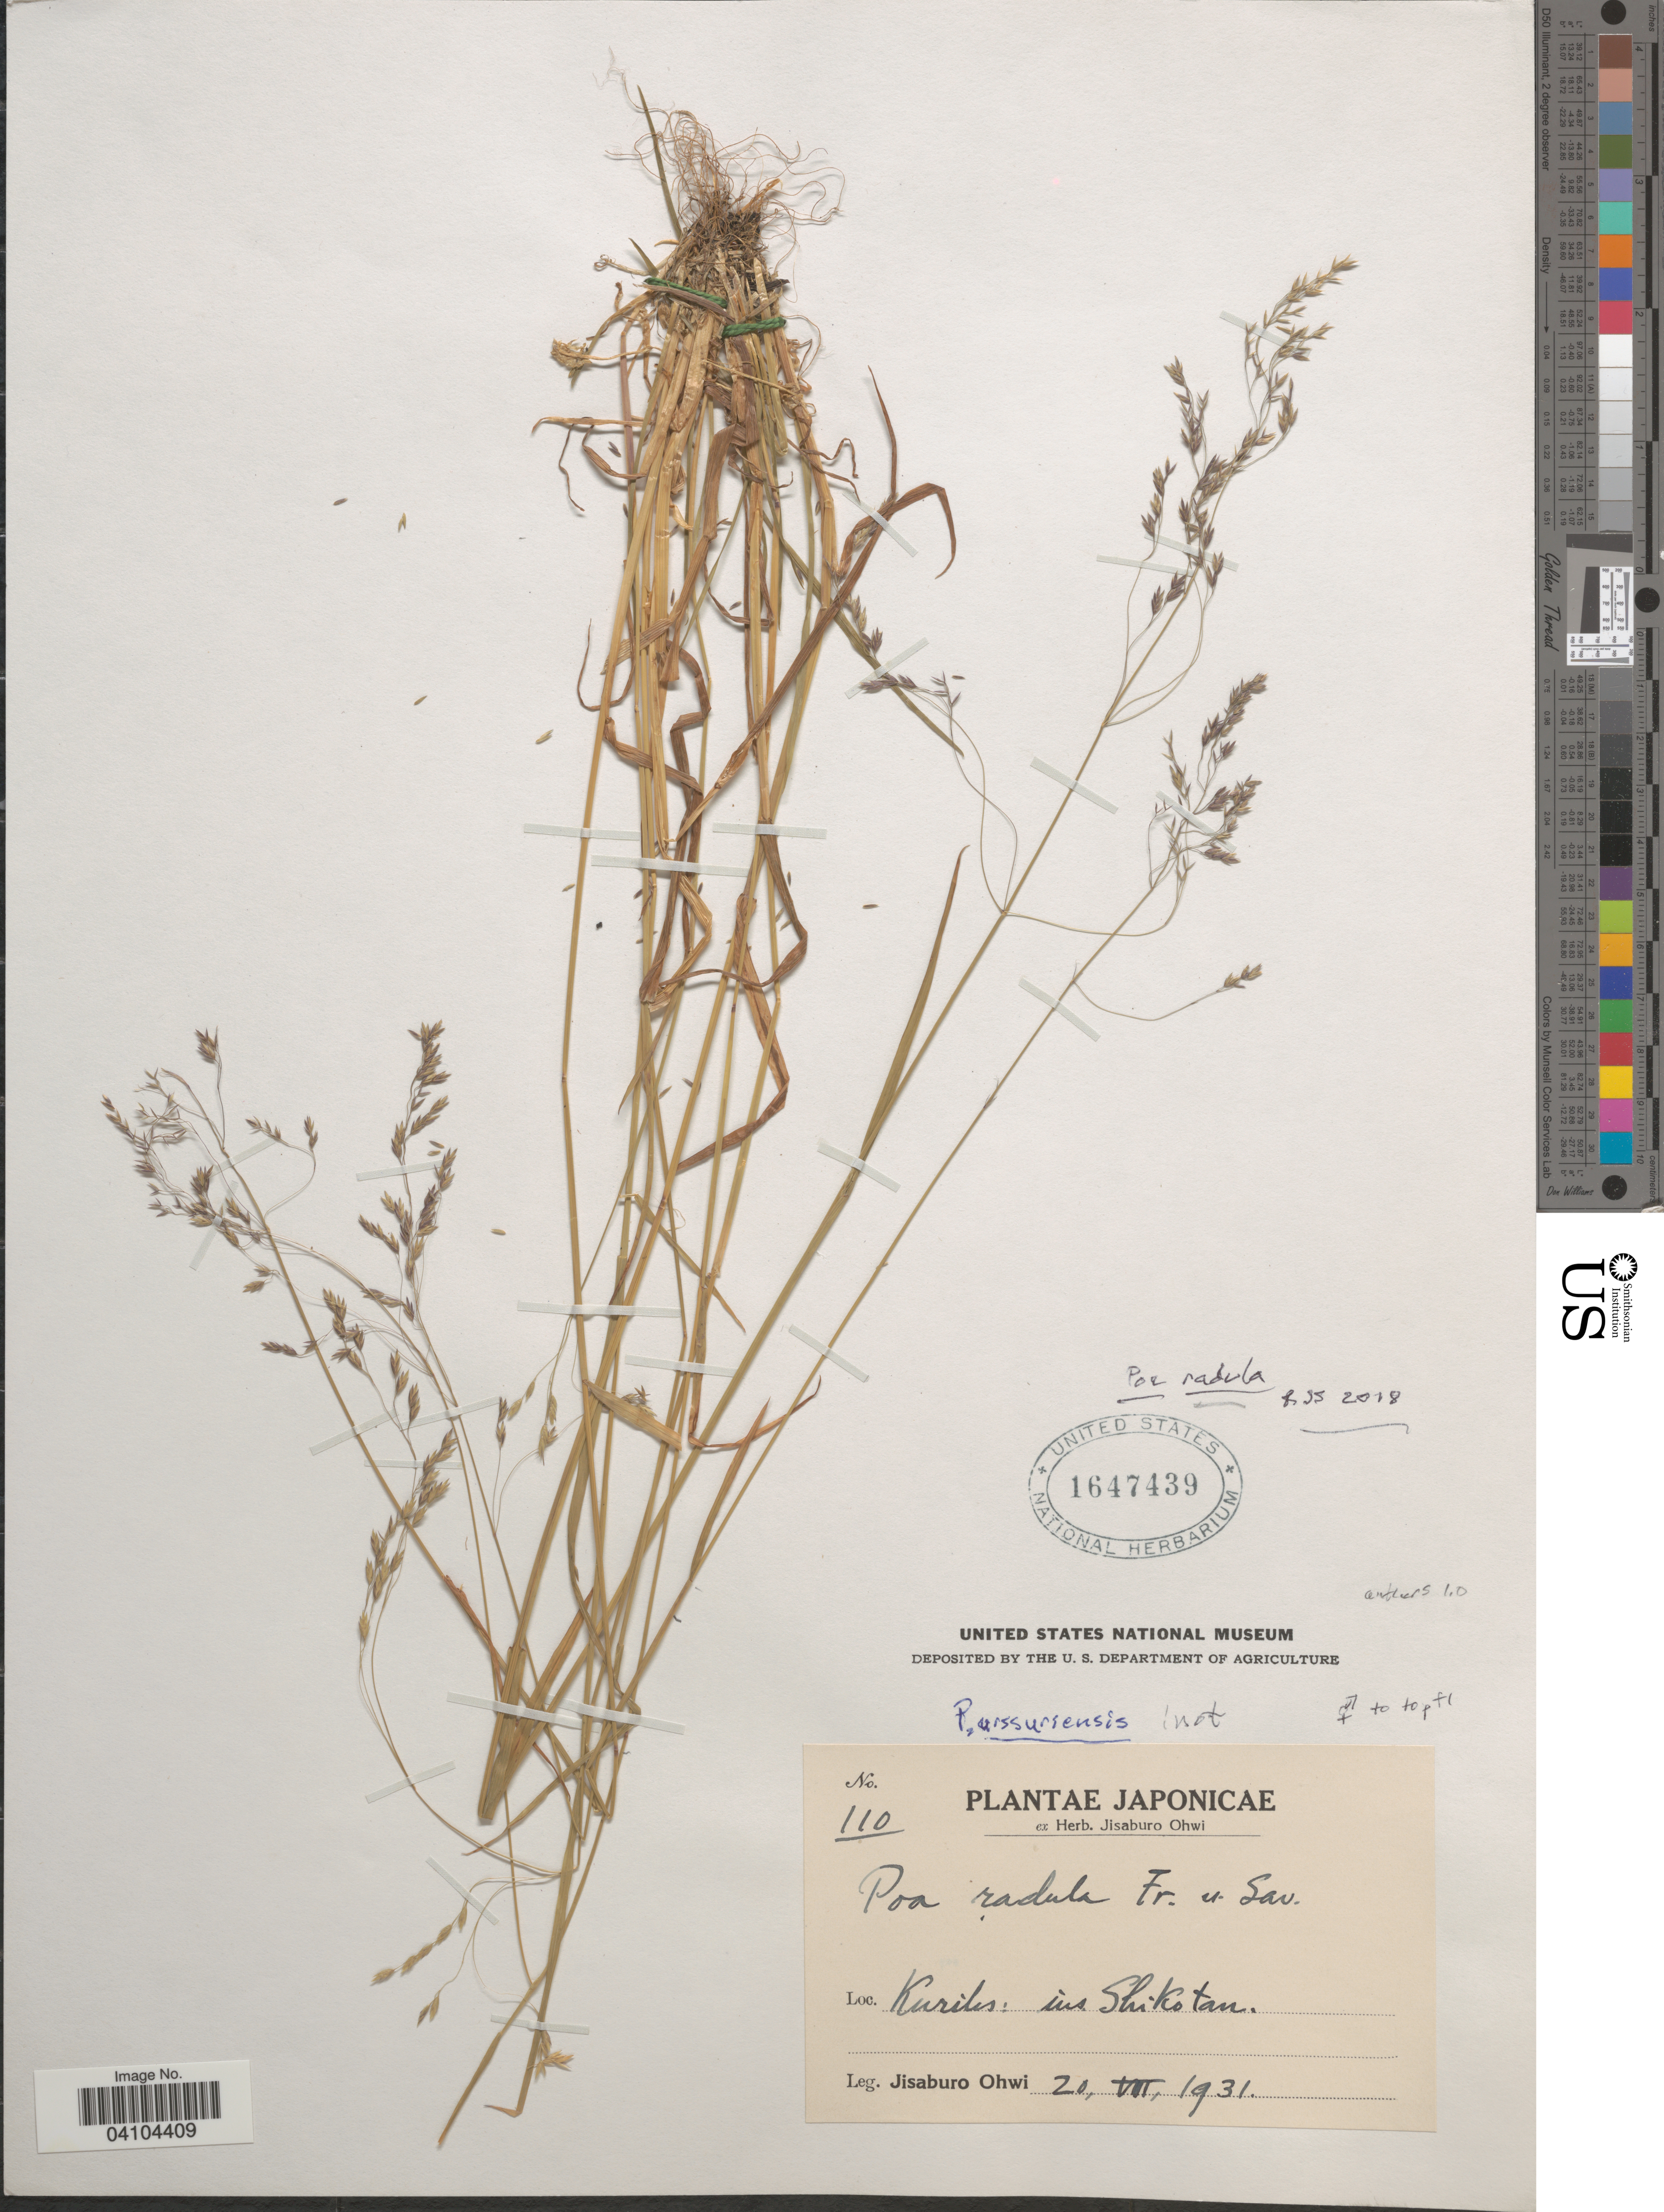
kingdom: Plantae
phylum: Tracheophyta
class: Liliopsida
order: Poales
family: Poaceae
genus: Poa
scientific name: Poa radula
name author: Franch. & Sav.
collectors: J. Ohwi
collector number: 110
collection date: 1931-07-20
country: Japan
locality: Japonicae. Kuriles: ins. Shikotan.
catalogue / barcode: US 1647439